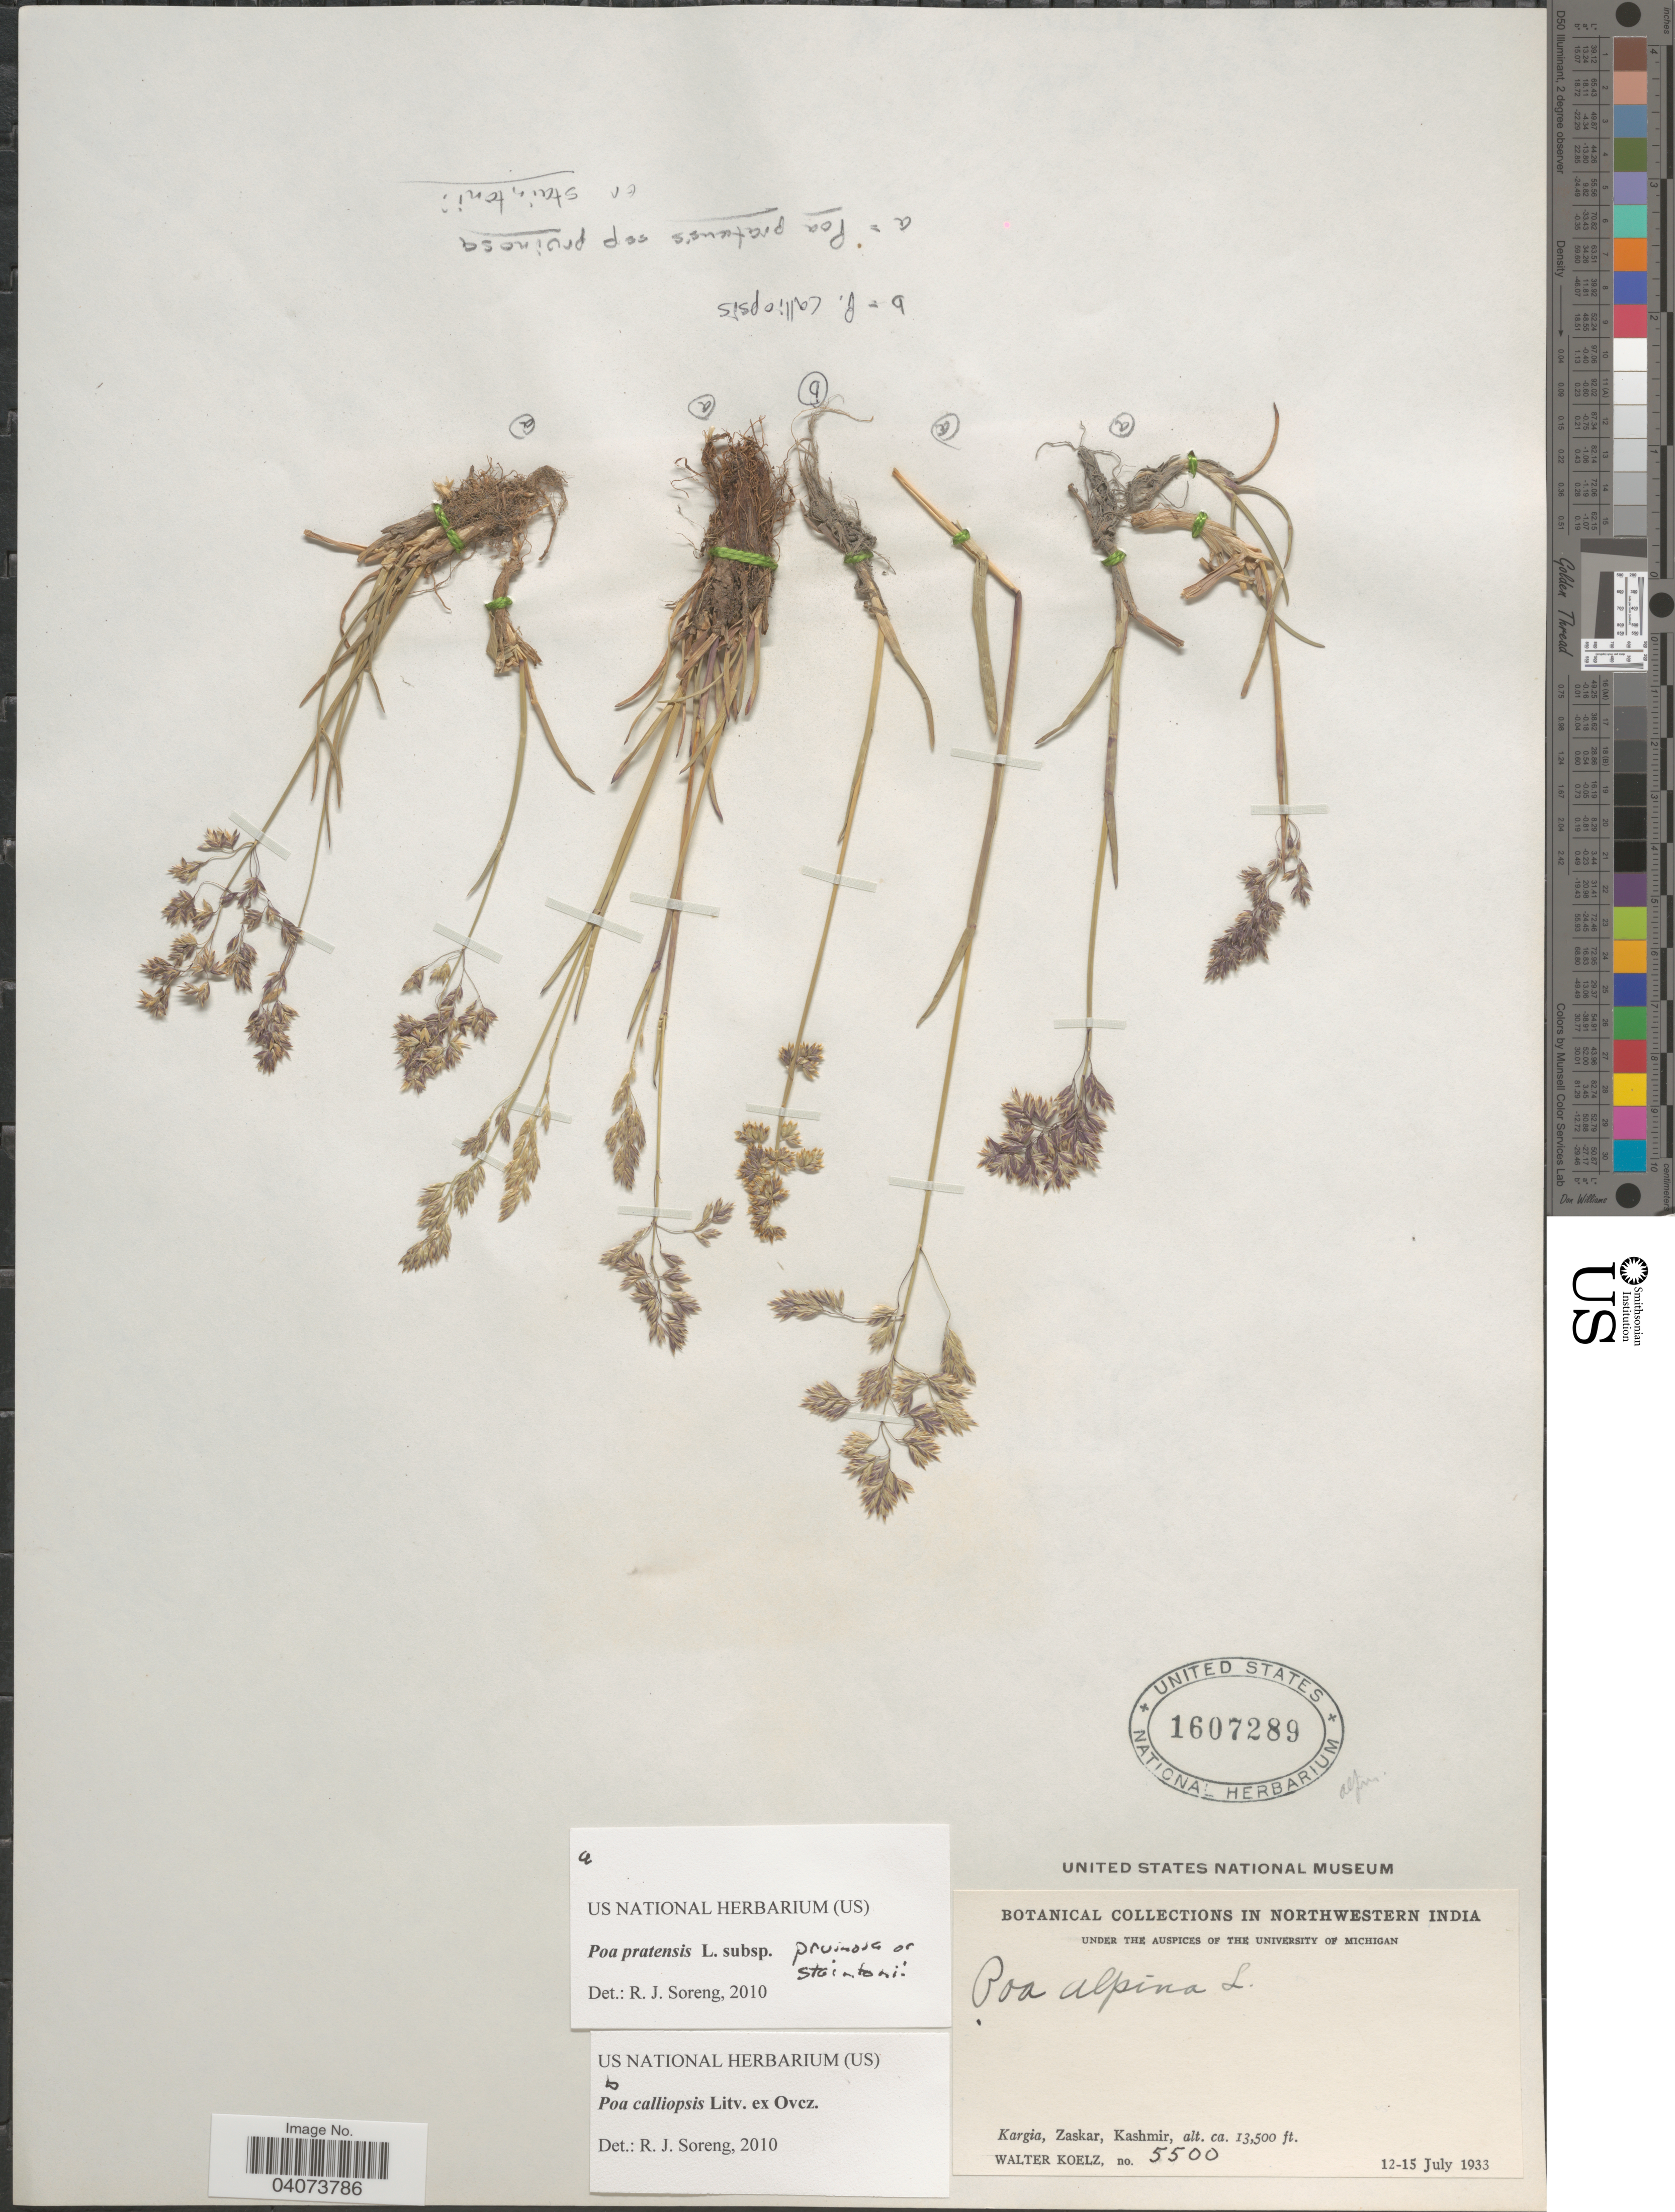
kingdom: Plantae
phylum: Tracheophyta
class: Liliopsida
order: Poales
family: Poaceae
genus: Poa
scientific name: Poa pratensis subsp. pruinosa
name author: (Korotky) Dickoré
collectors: W. N. Koelz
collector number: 5500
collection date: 1933-07-12/1933-07-15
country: India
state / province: Jammu and Kashmir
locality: Northwestern India. Kargia, Zaskar, Kashmir.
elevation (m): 4115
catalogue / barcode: US 1607289